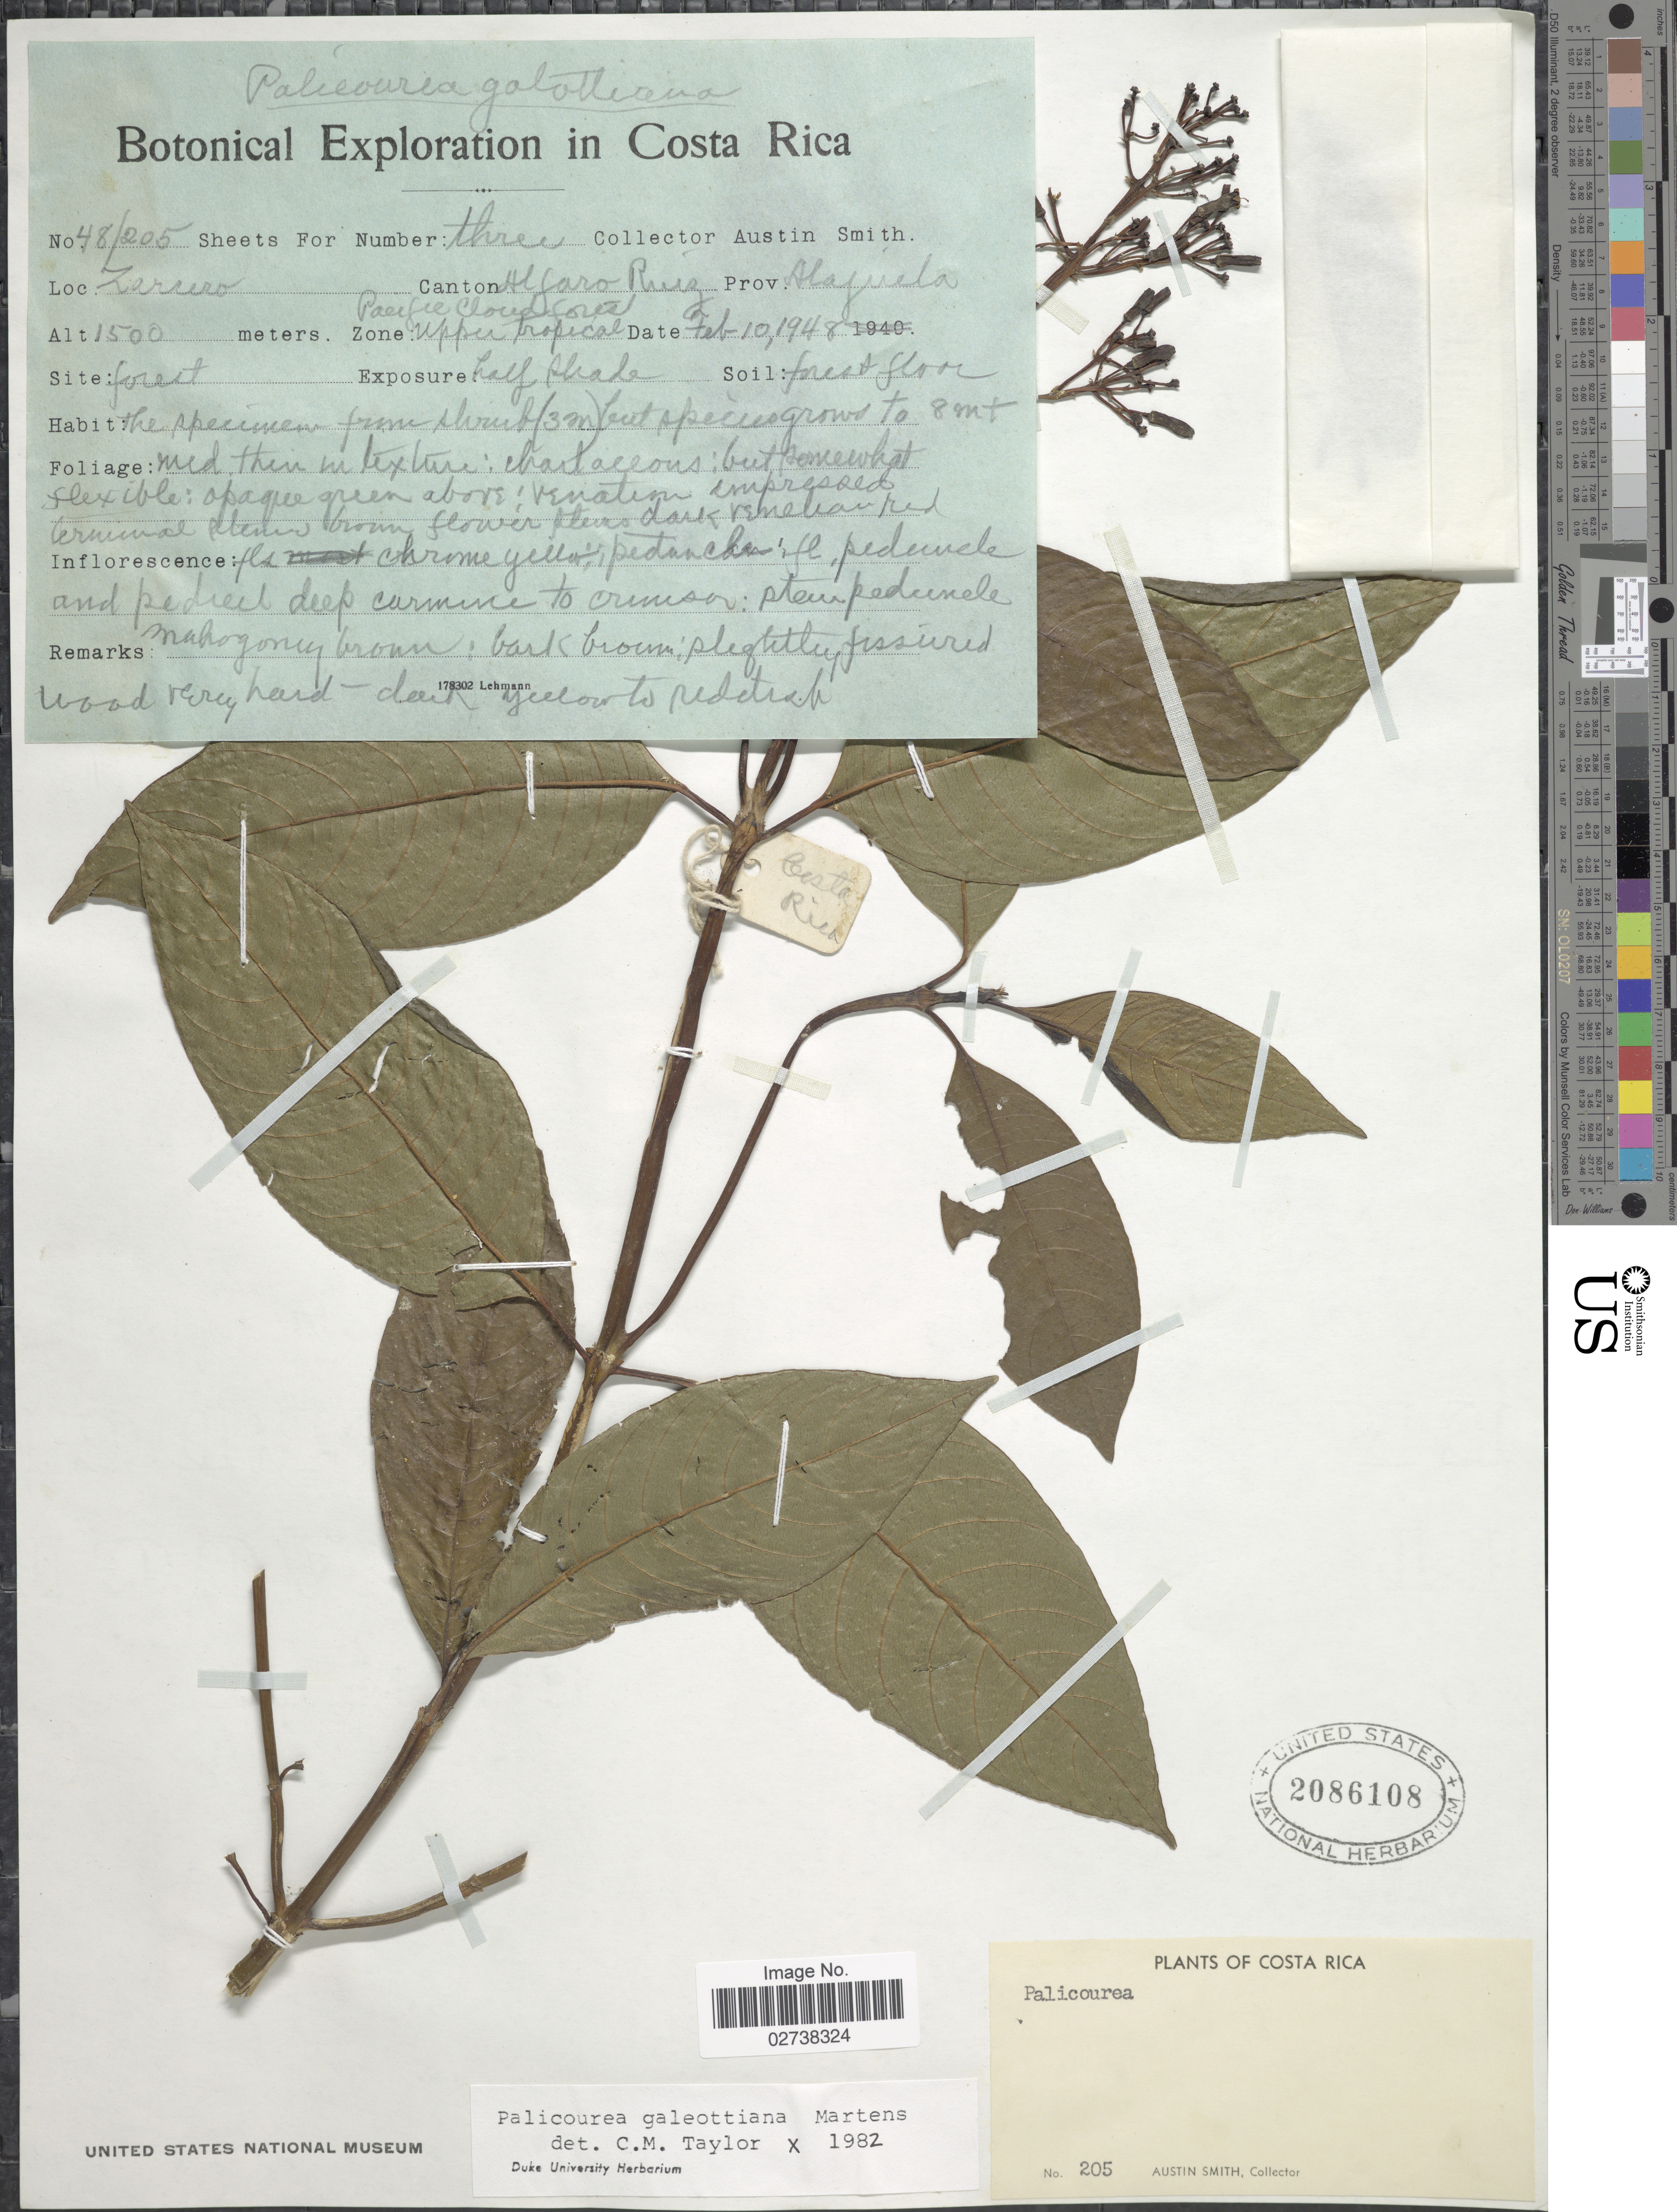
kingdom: Plantae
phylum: Tracheophyta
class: Magnoliopsida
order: Gentianales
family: Rubiaceae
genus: Palicourea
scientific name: Palicourea galeottiana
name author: M. Martens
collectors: Aust P. Smith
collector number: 48/205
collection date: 1948-02-10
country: Costa Rica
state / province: Alajuela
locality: Zarcero, Canton Alfaro Ruiz, Prov. Alajuela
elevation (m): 1500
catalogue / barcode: US 2086108